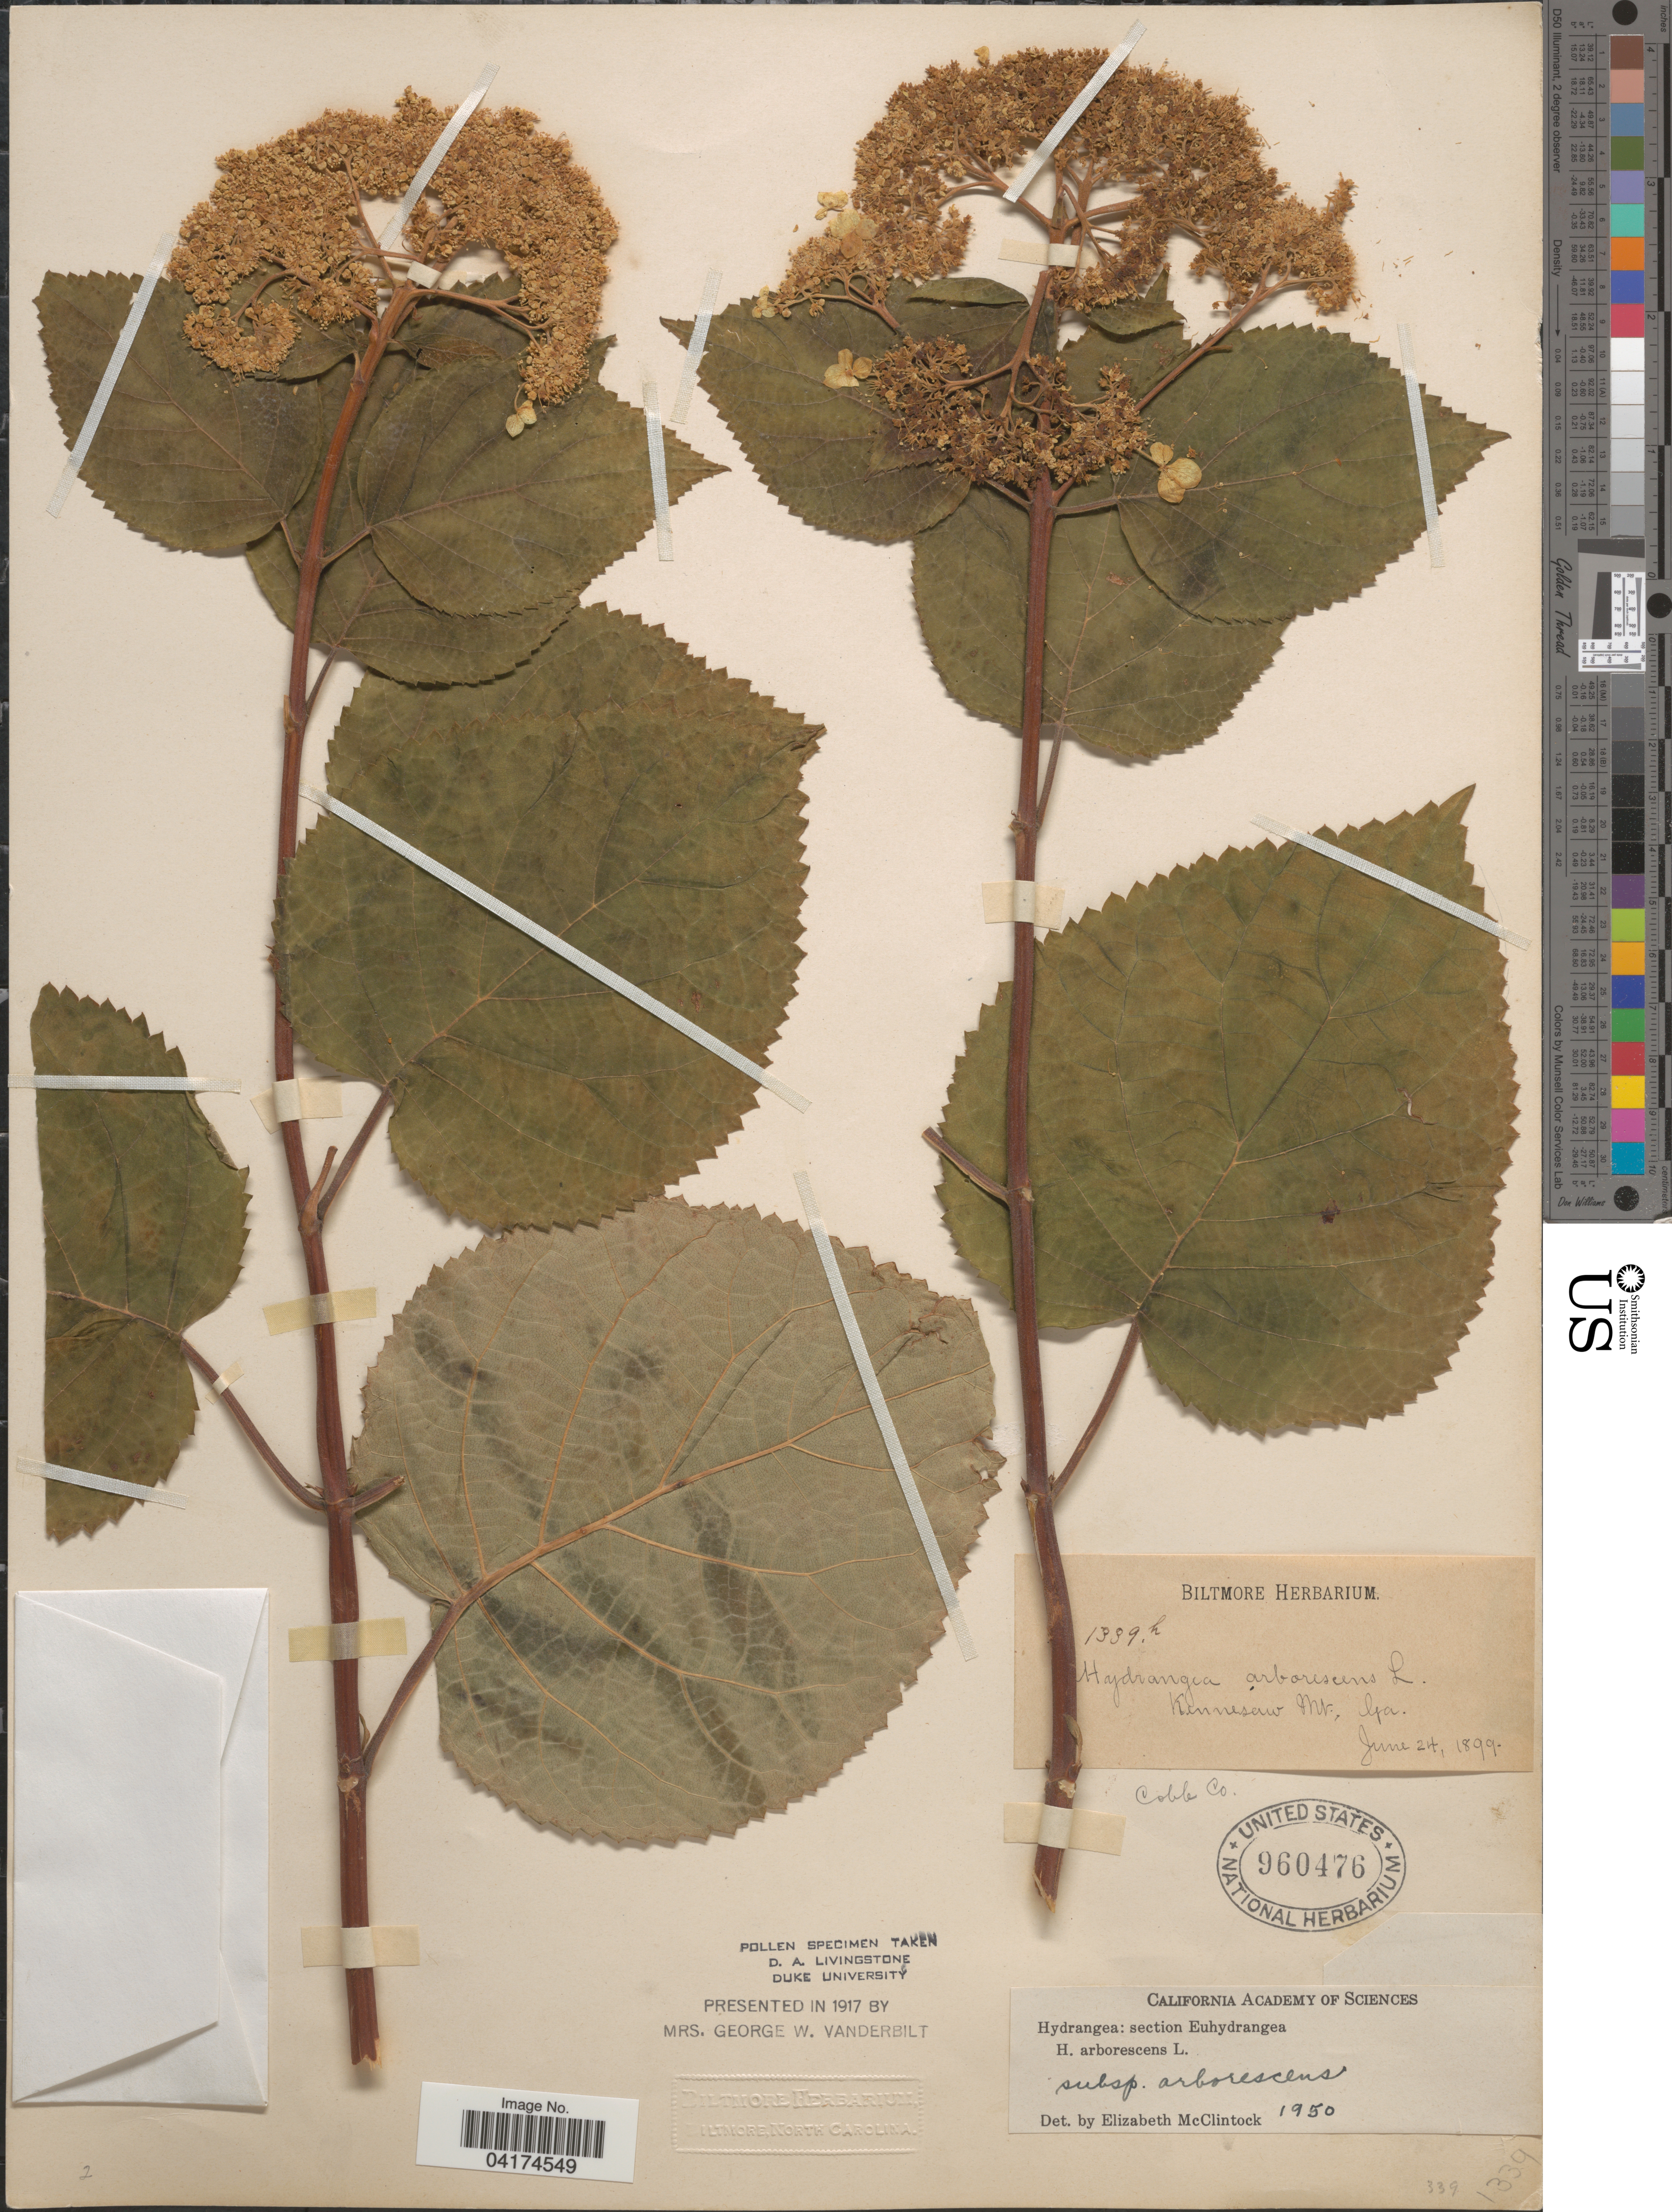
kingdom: Plantae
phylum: Tracheophyta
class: Magnoliopsida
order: Cornales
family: Hydrangeaceae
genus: Hydrangea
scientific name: Hydrangea arborescens subsp. arborescens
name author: L.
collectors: ex herb. Biltmore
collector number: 1339h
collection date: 1899-06-24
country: United States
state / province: Georgia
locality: Kennesaw Mt. Cobb Co.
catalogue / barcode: US 960476